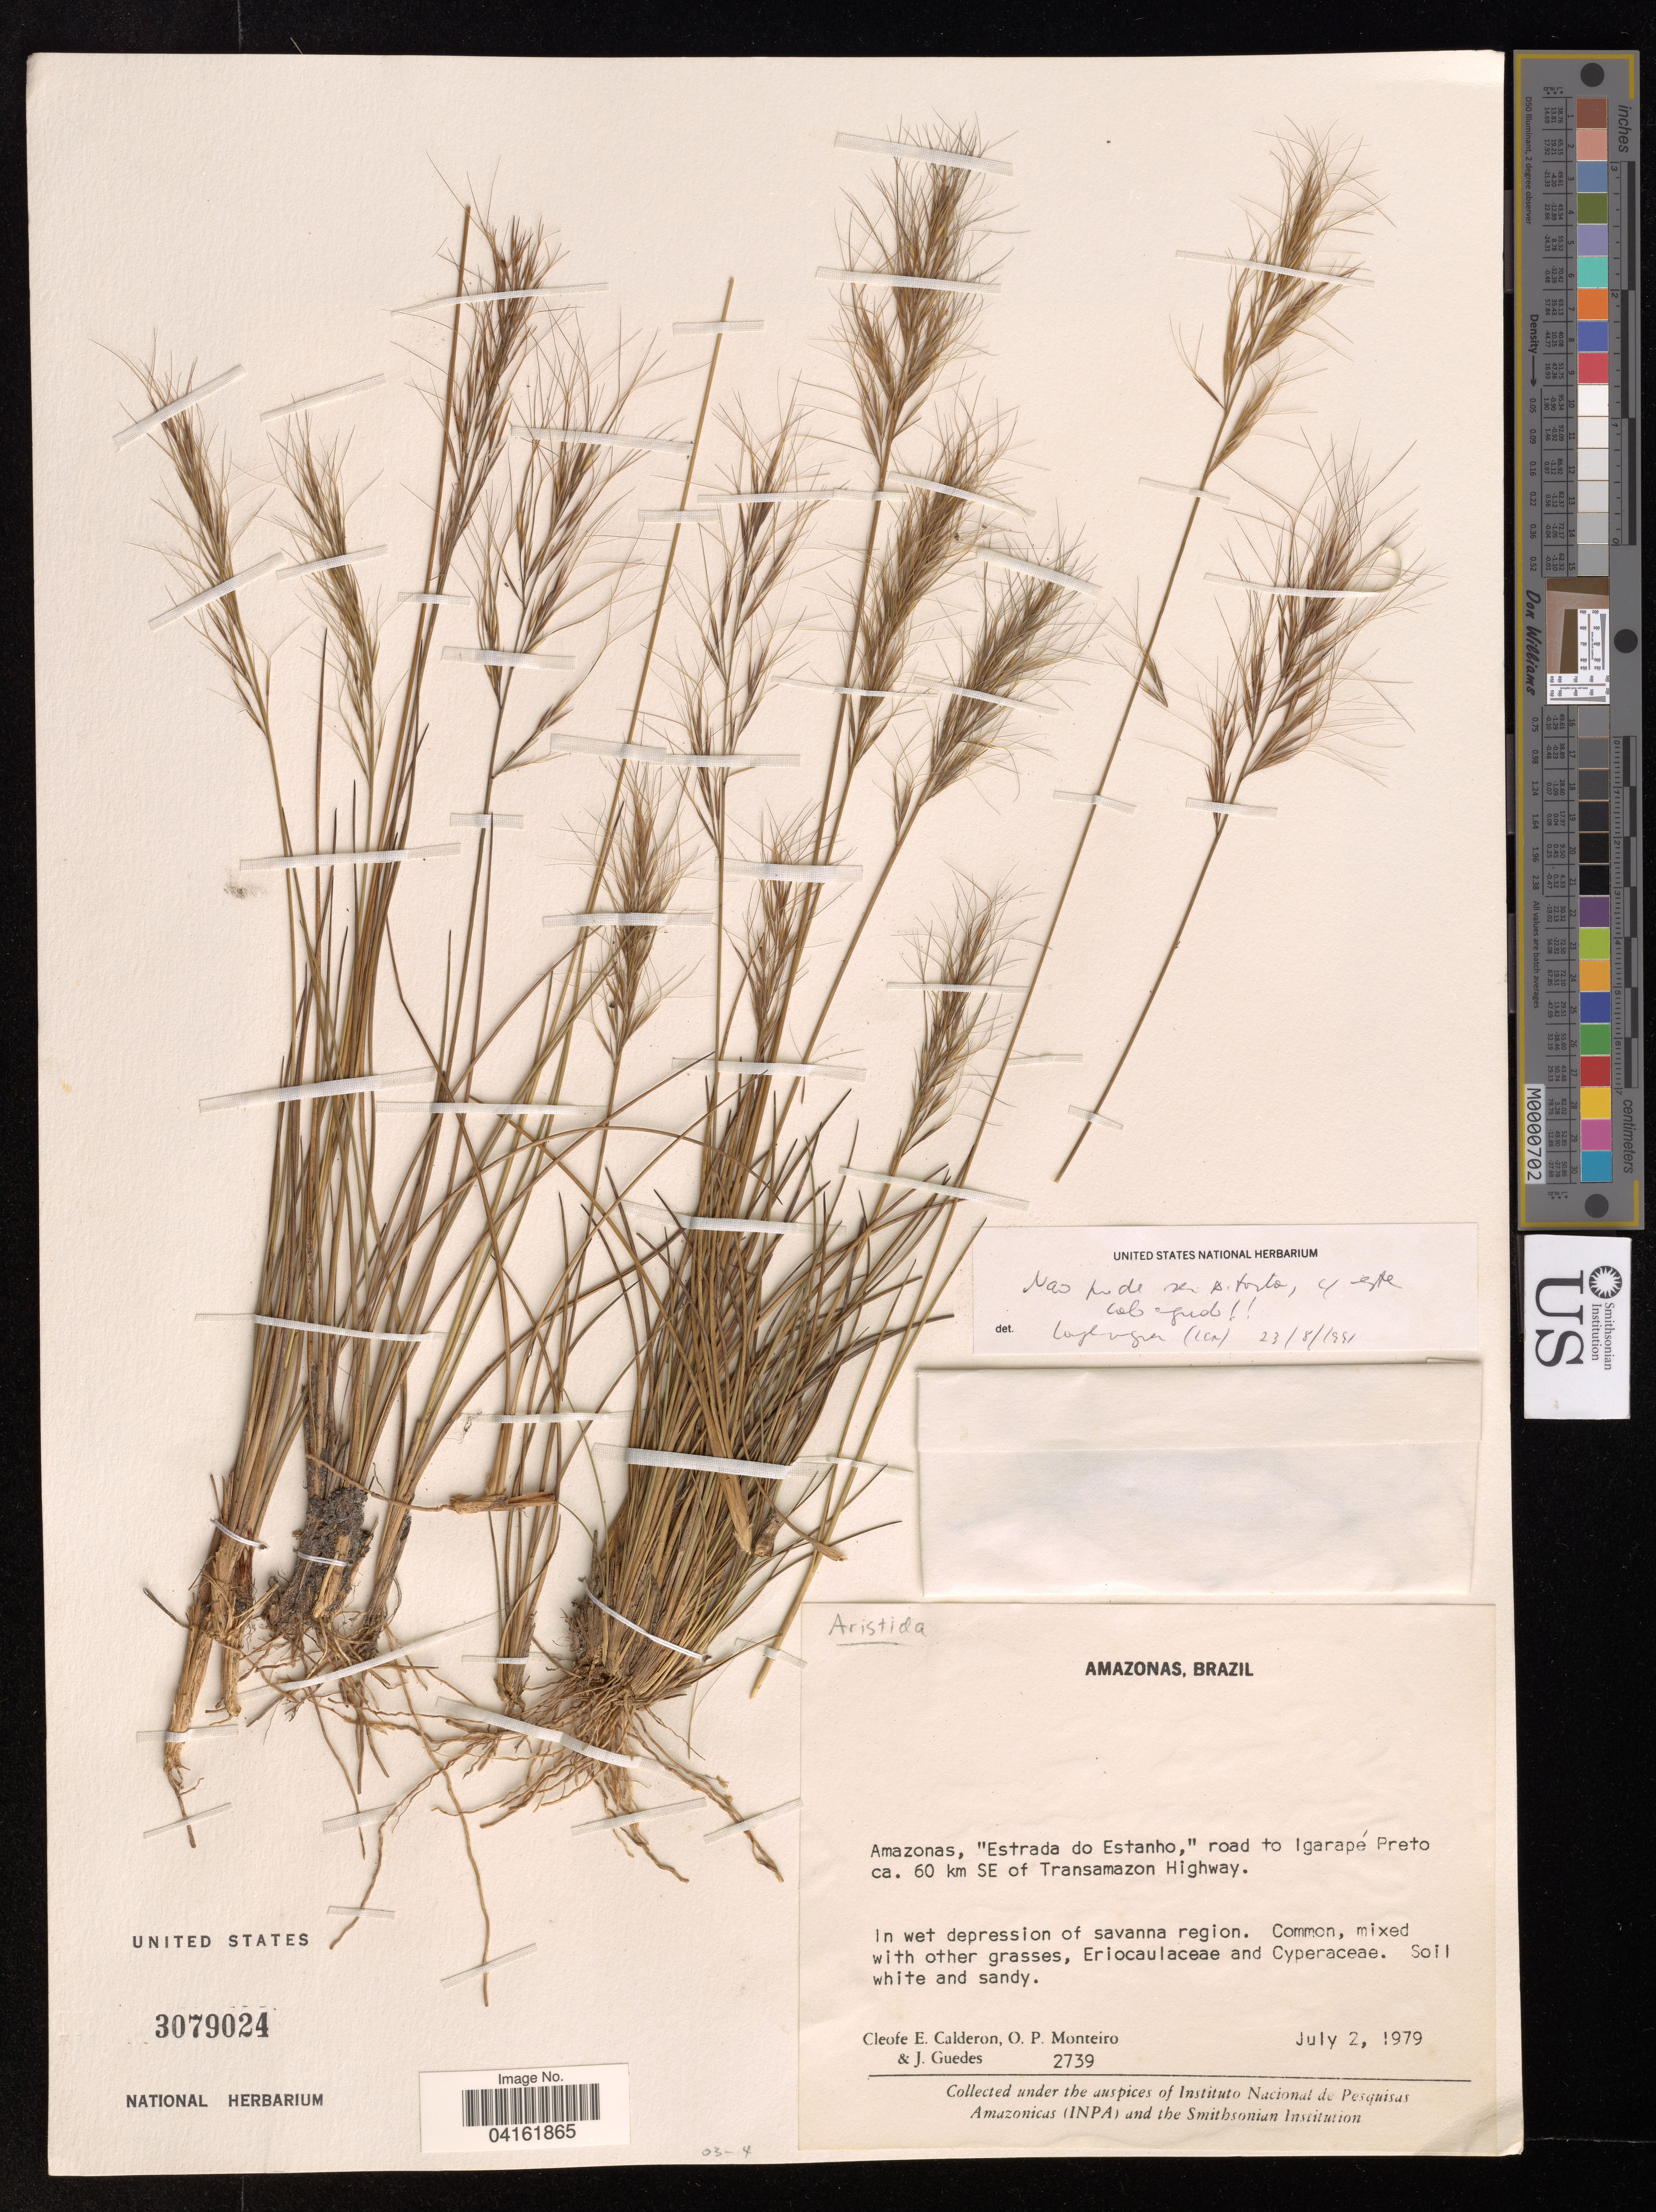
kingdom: Plantae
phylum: Tracheophyta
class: Liliopsida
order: Poales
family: Poaceae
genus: Aristida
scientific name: Aristida sp.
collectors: C. E. Calderón, O. Monteiro & J. Guedes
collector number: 2739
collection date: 1979-07-02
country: Brazil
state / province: Amazonas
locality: "Estrada do Estanho," road to Igarapé Preto ca. 60 km SE of Transamazon Highway.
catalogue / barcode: US 3079024